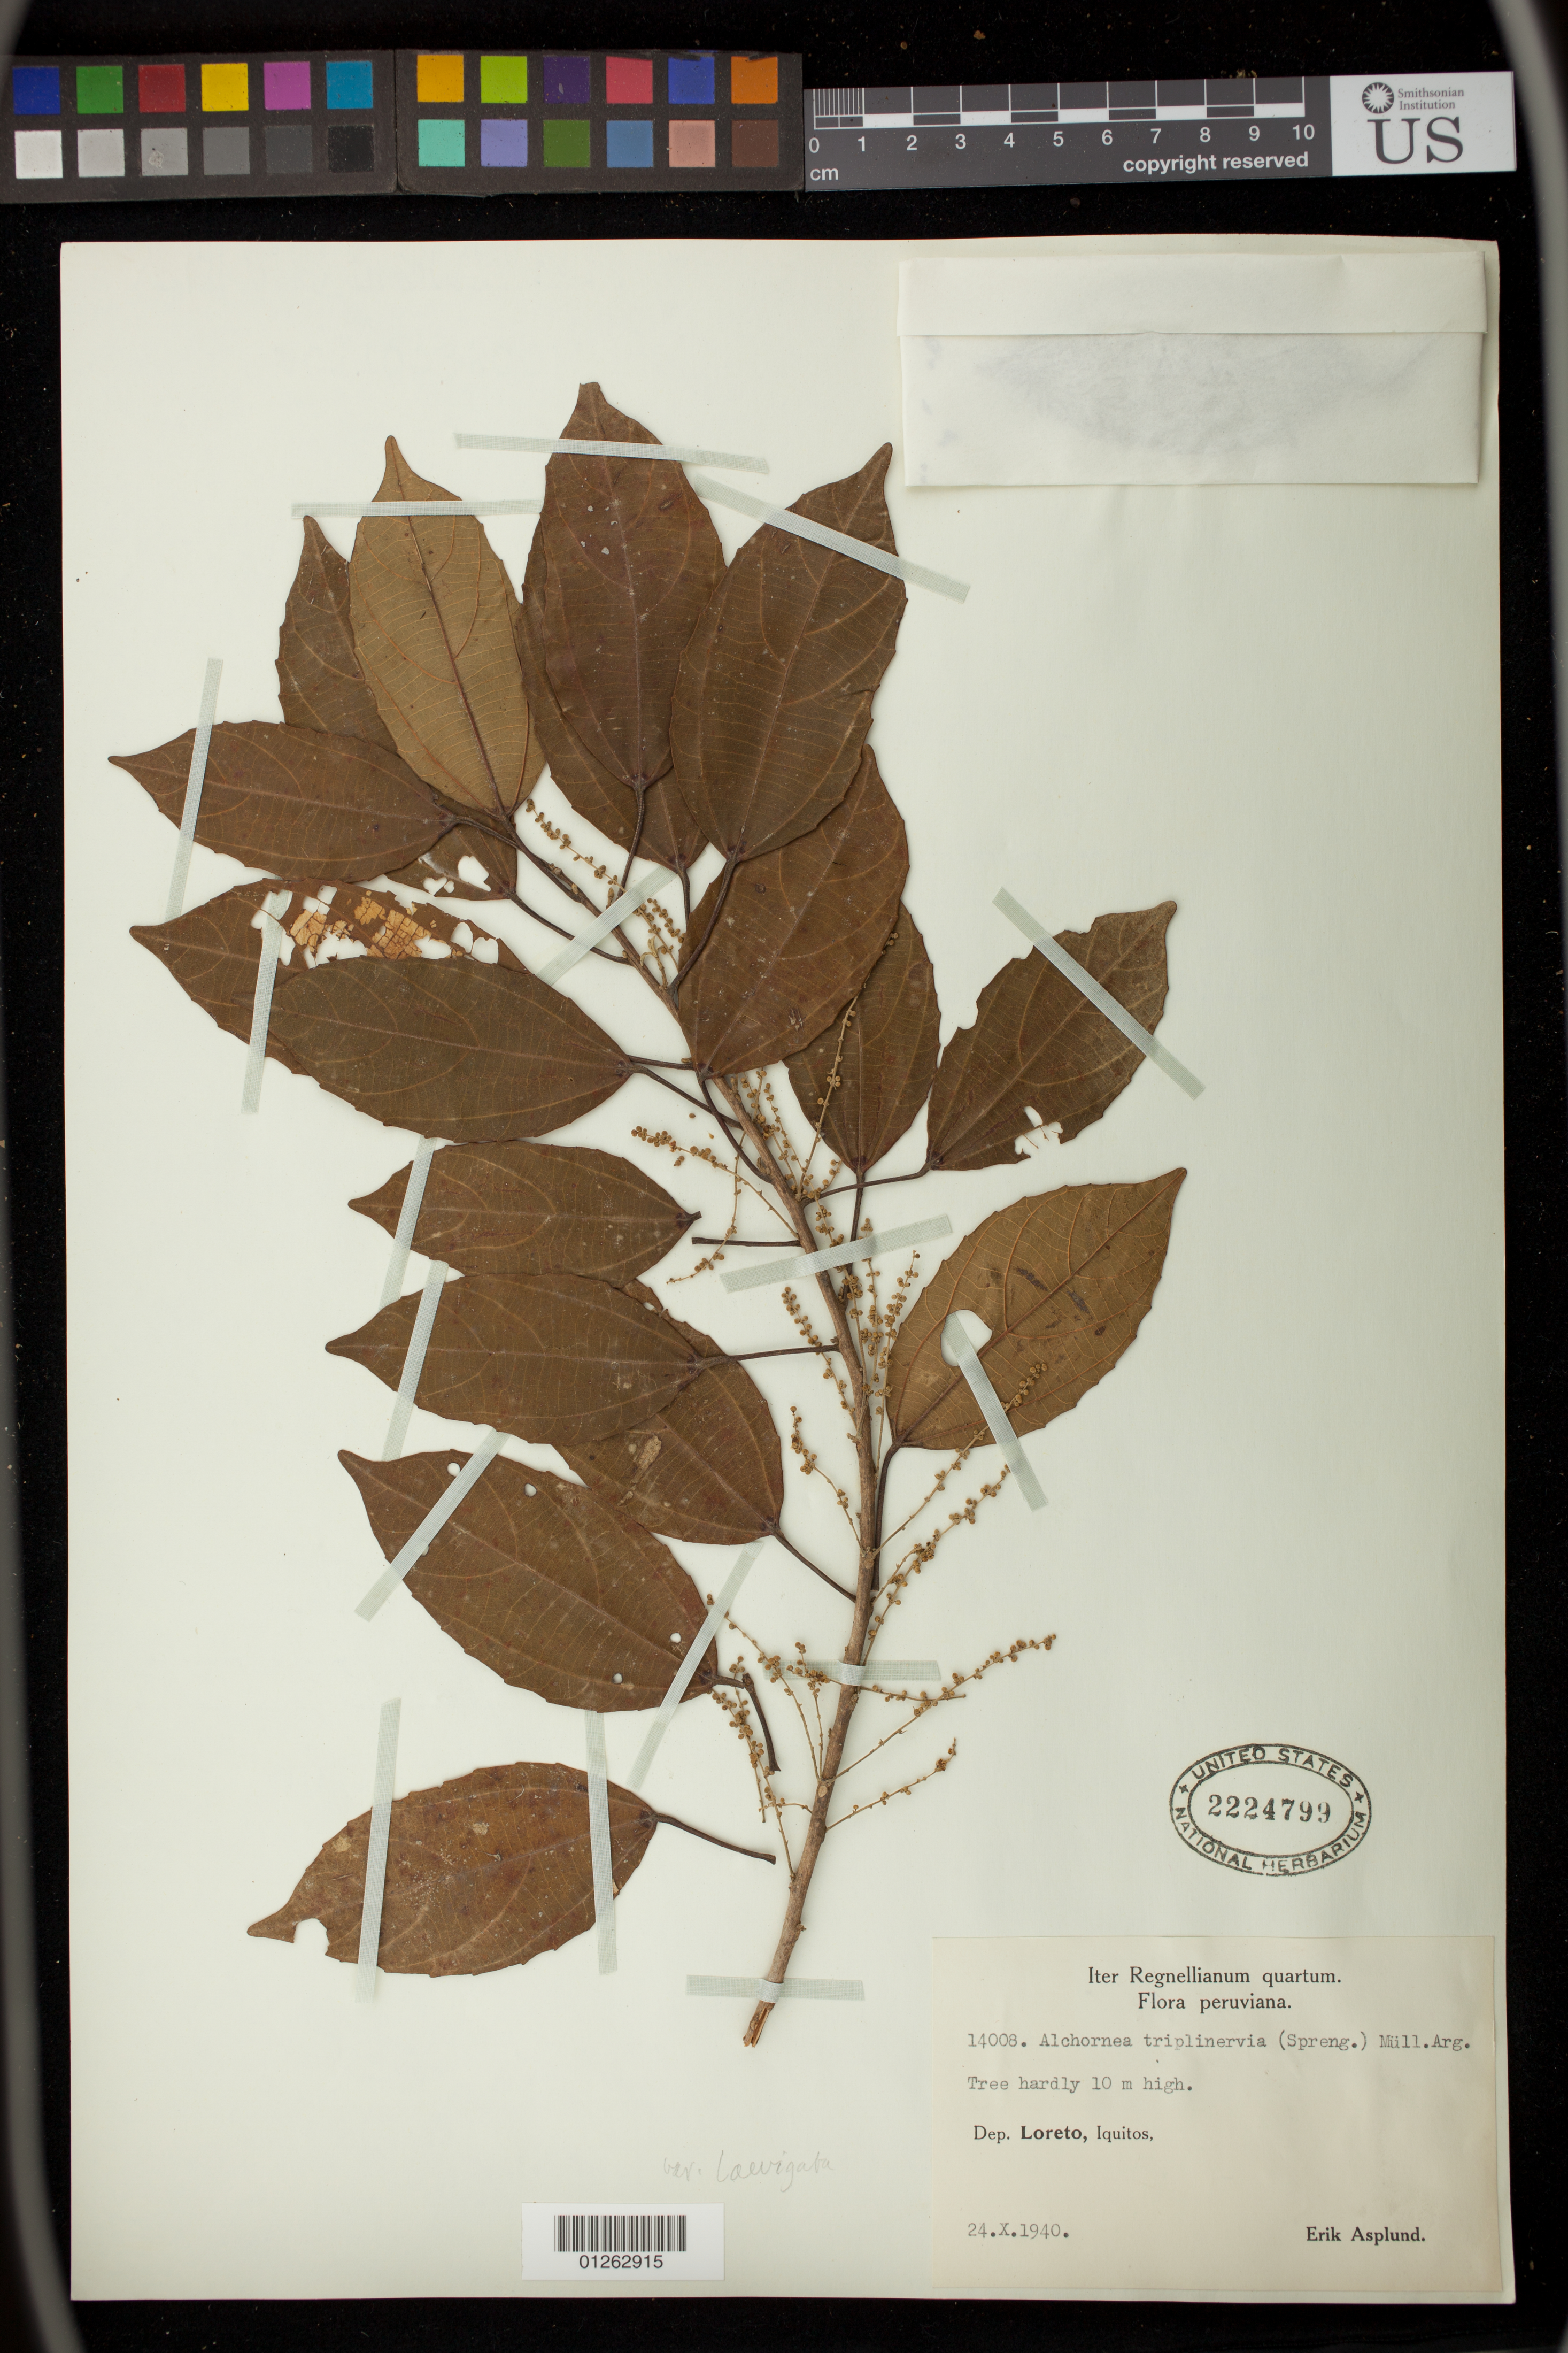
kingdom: Plantae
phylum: Tracheophyta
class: Magnoliopsida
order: Malpighiales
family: Euphorbiaceae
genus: Alchornea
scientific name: Alchornea triplinervia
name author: (Spreng.) Müll. Arg.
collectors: E. Asplund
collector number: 14008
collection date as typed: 24 Oct 1940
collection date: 1940-10-24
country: Peru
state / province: Loreto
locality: Iquitos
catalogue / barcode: US 2224799